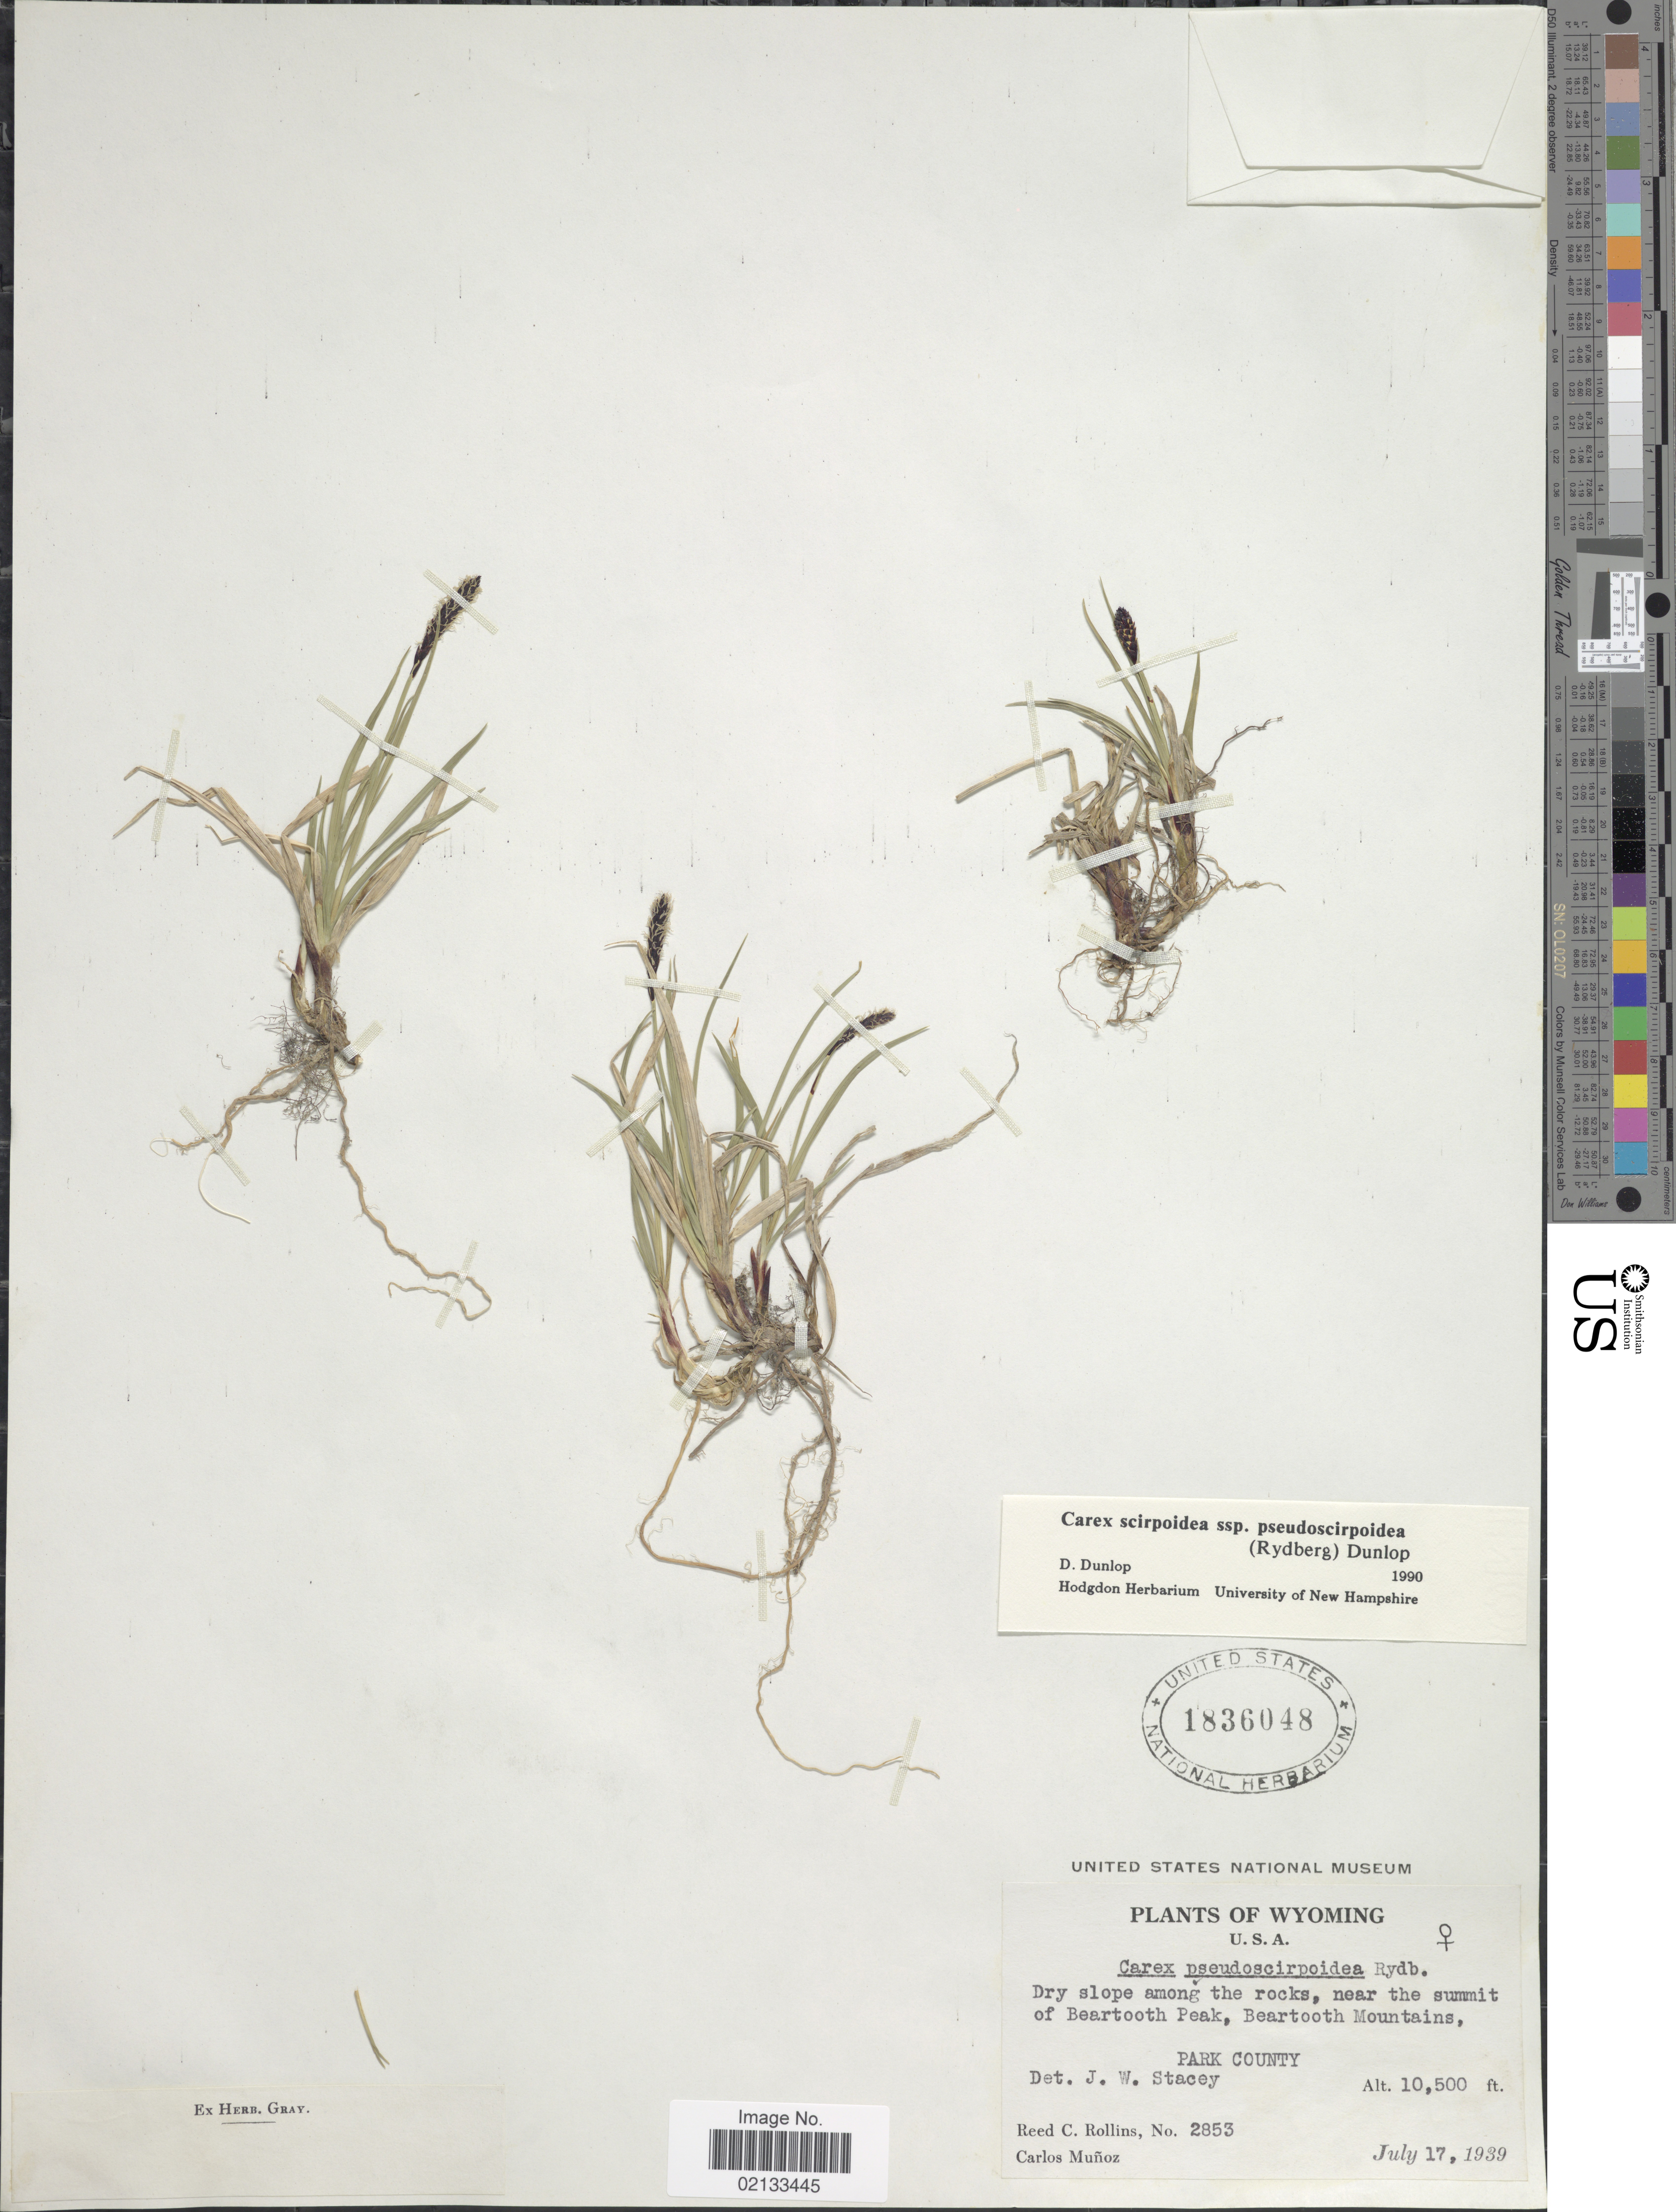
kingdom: Plantae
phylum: Tracheophyta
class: Liliopsida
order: Poales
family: Cyperaceae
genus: Carex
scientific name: Carex scirpoidea subsp. pseudoscirpoidea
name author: (Rydb.) Dunlop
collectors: R. C. Rollins & C. Muñoz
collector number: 2853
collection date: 1939-07-17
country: United States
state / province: Wyoming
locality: Dry slope among the rocks, near the summit of Beartooth Peak, Beartooth Mountains, Park County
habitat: dry slope among rocks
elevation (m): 3200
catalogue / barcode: US 1836048